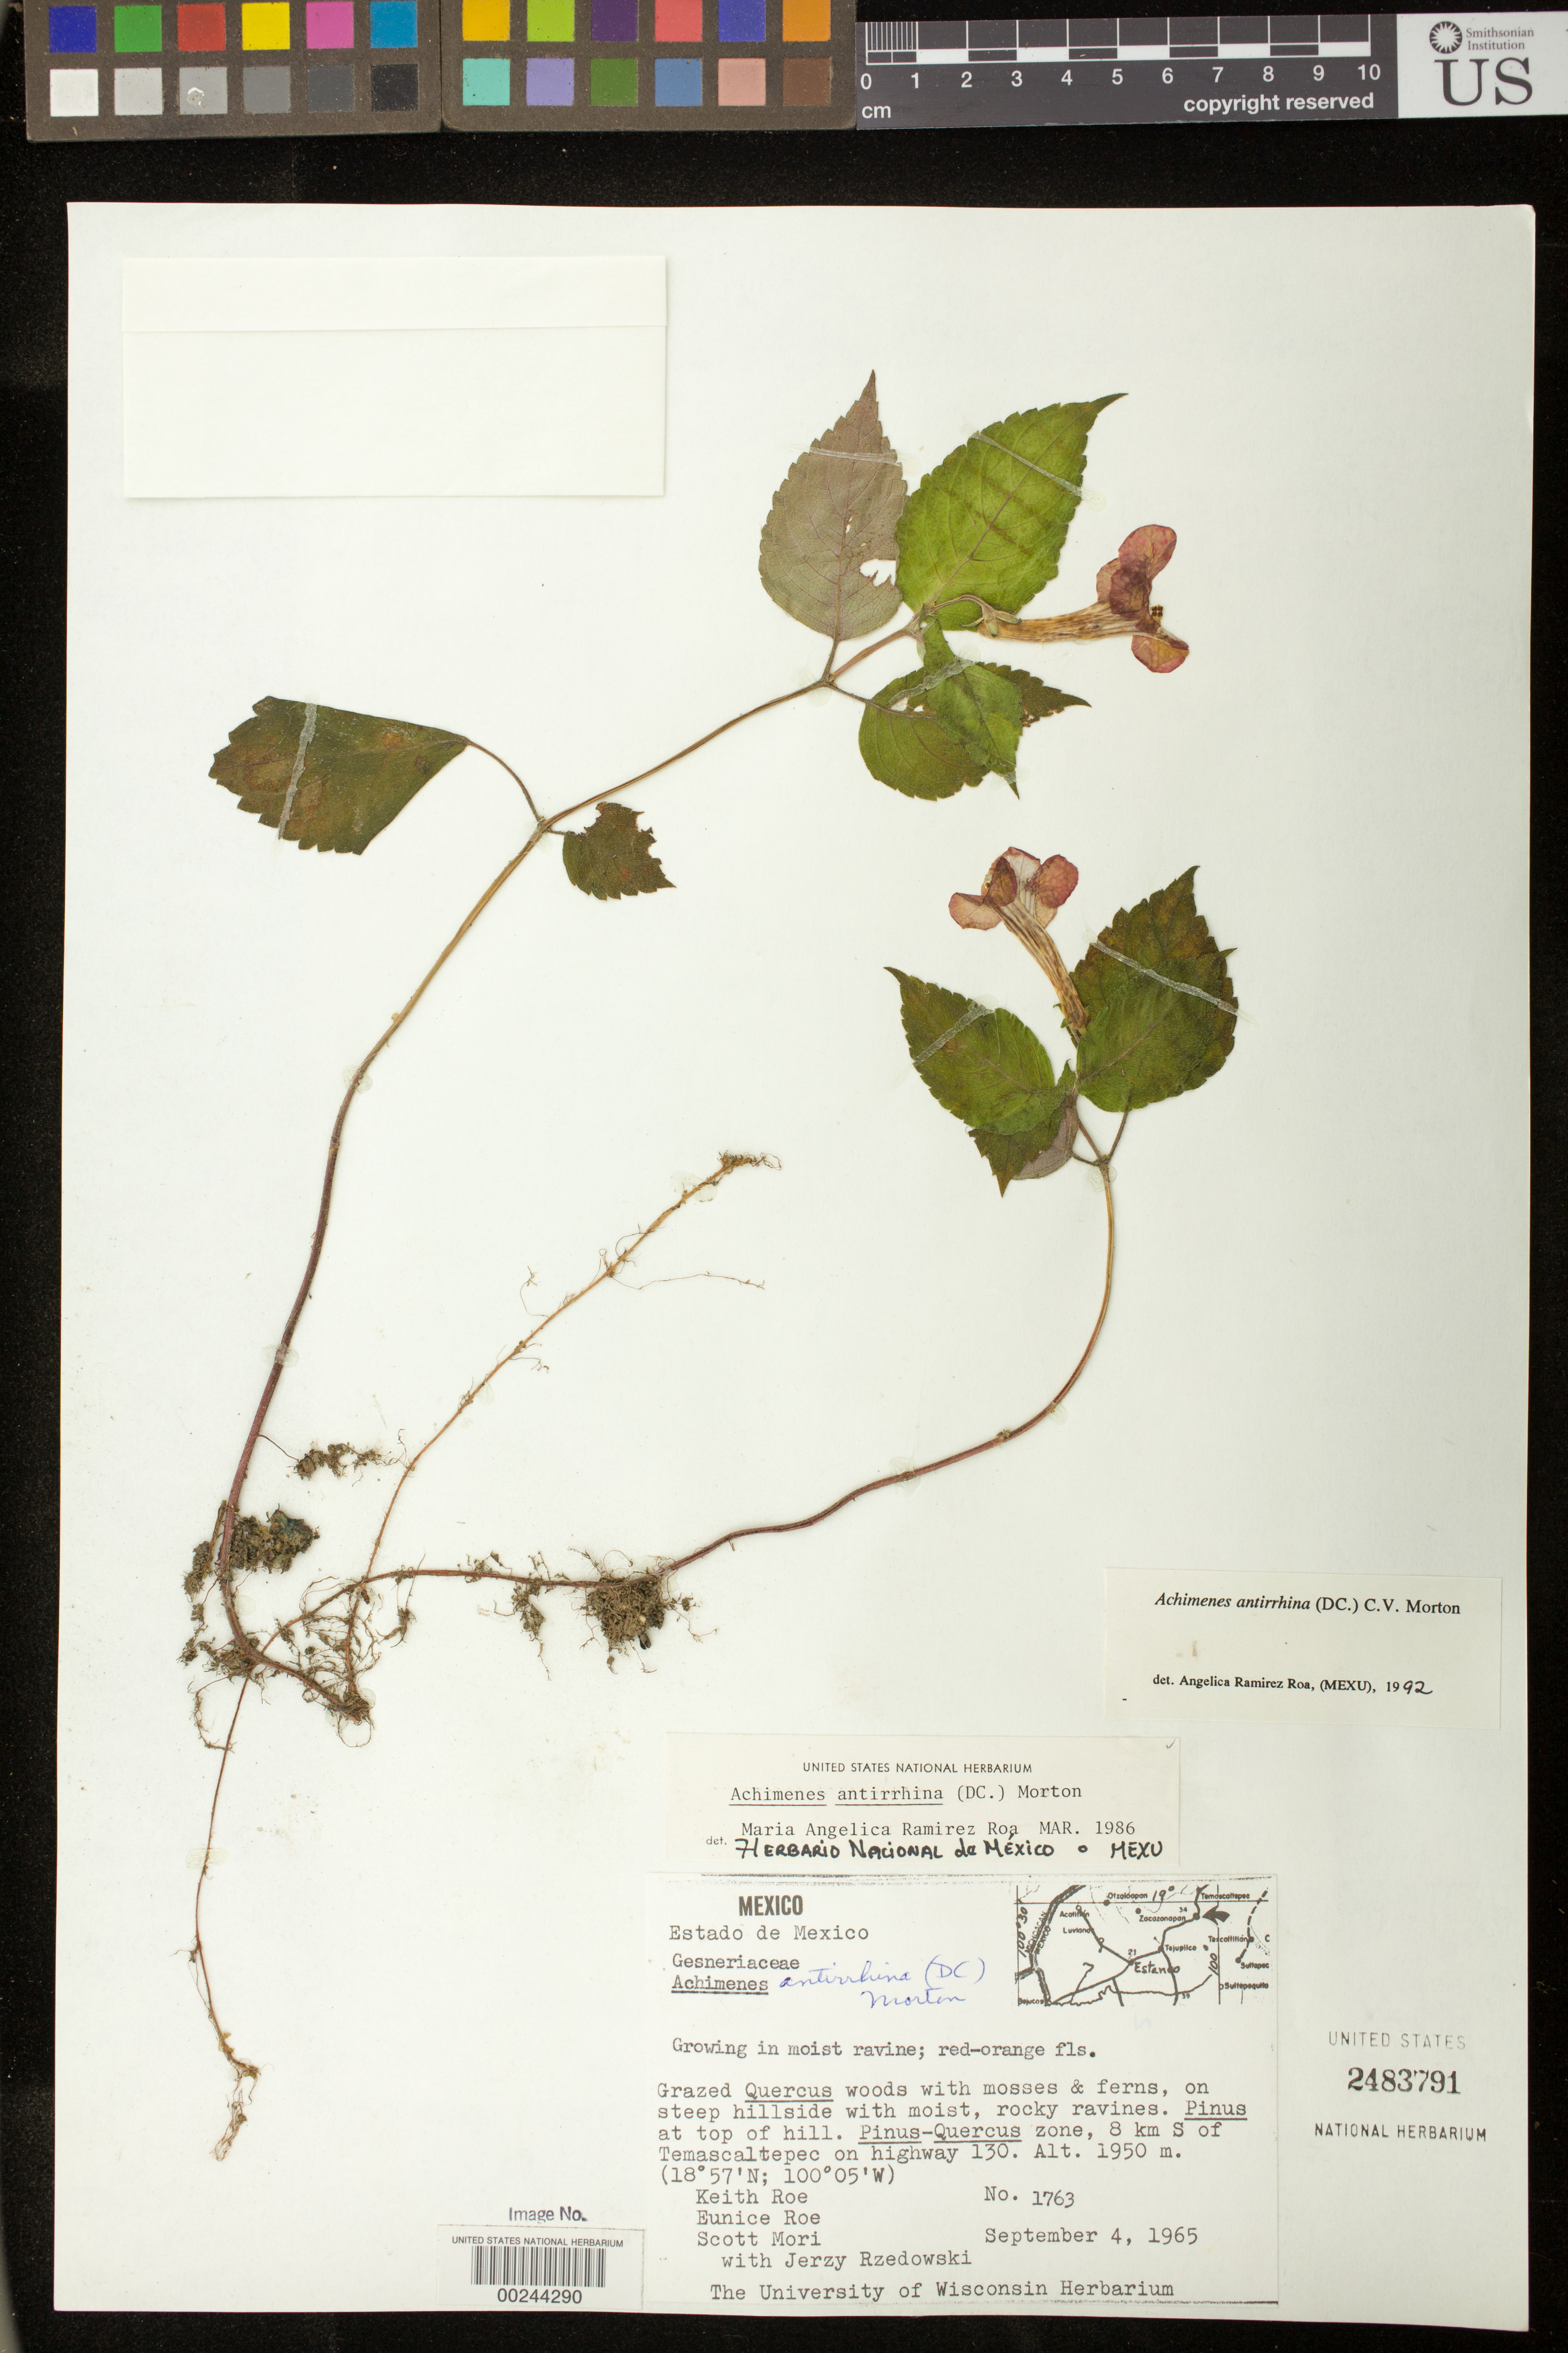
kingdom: Plantae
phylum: Tracheophyta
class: Magnoliopsida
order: Lamiales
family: Gesneriaceae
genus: Achimenes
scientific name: Achimenes antirrhina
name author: (DC.) C.V. Morton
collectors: K. Roe, E. Roe, S. Mori & J. Rzedowski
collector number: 1763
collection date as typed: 04 Sep 1965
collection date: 1965-09-04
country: Mexico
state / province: México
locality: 8 km S of Temascaltepec on highway 130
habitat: Grazed quercus woods w/mosses & ferns, on steep hillside with ...; Growing in moist ravine,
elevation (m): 1950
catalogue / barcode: US 2483791